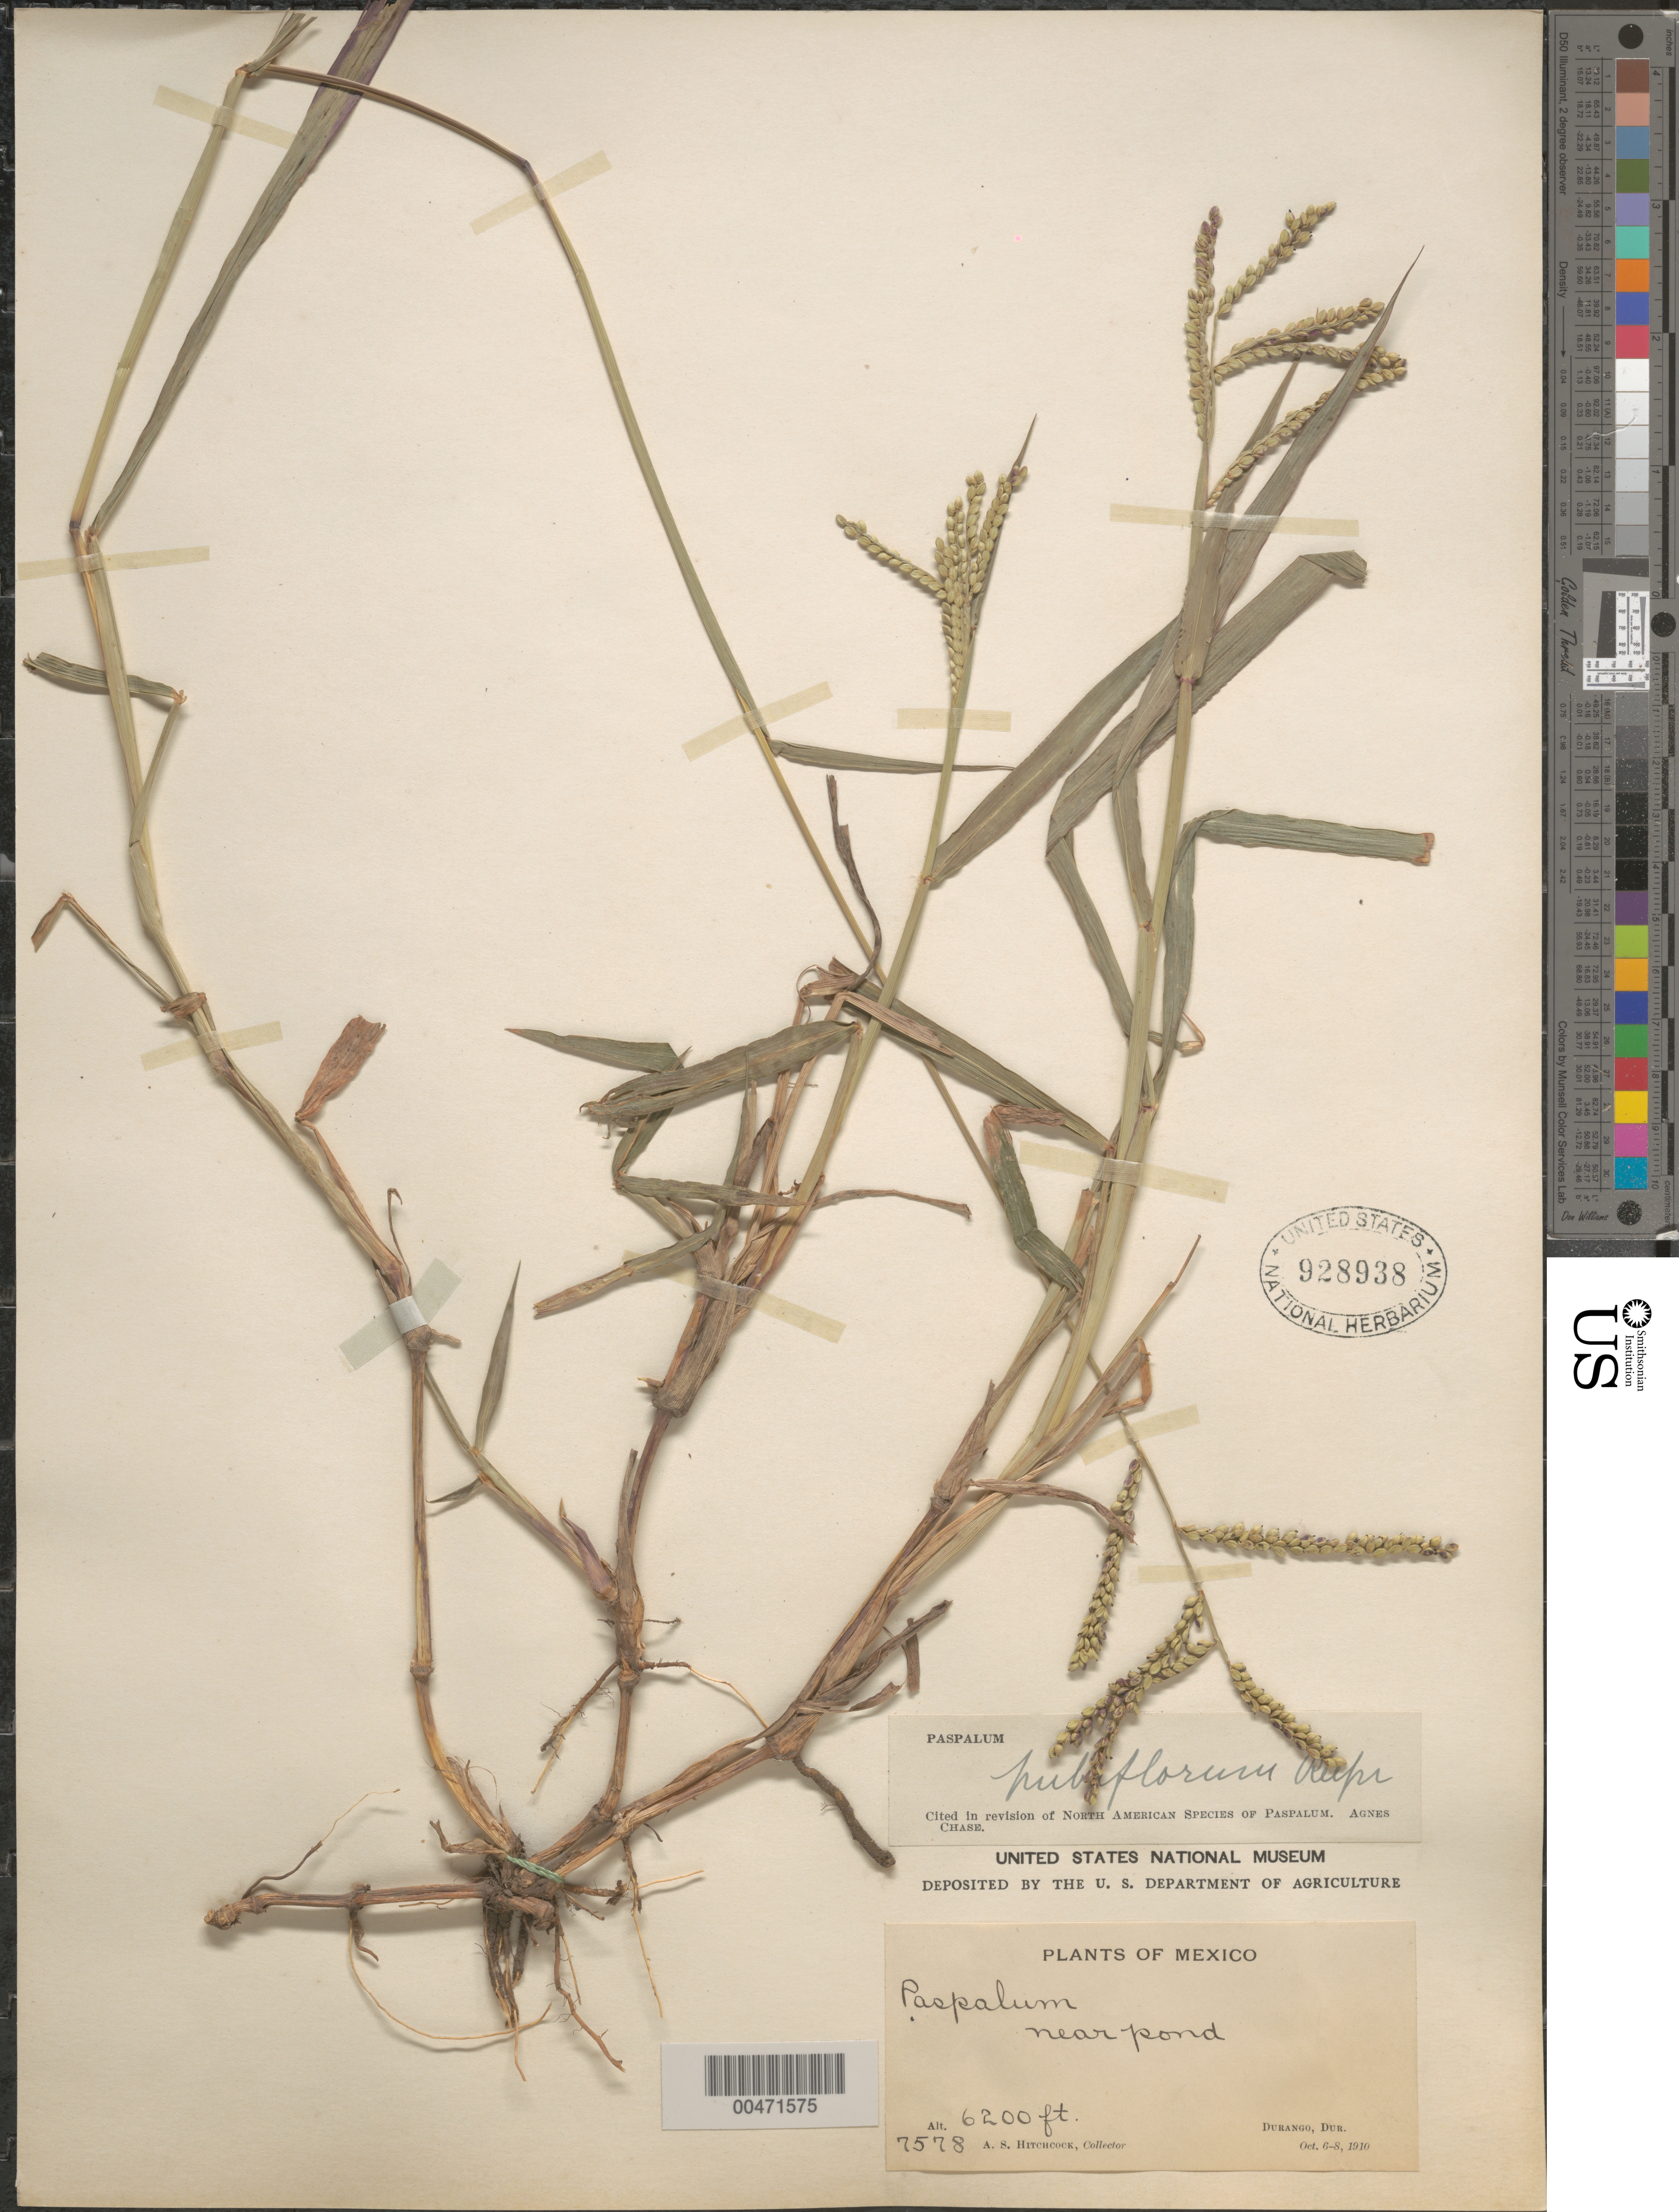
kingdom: Plantae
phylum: Tracheophyta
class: Liliopsida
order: Poales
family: Poaceae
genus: Paspalum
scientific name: Paspalum pubiflorum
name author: Rupr. ex E. Fourn.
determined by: Chase, [M.] Agnes, (US)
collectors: A. S. Hitchcock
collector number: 7578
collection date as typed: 6 Oct 1910 to 8 Oct 1910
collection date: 1910-10-06/1910-10-08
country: Mexico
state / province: Durango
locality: Durango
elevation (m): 1890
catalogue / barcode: US 928938